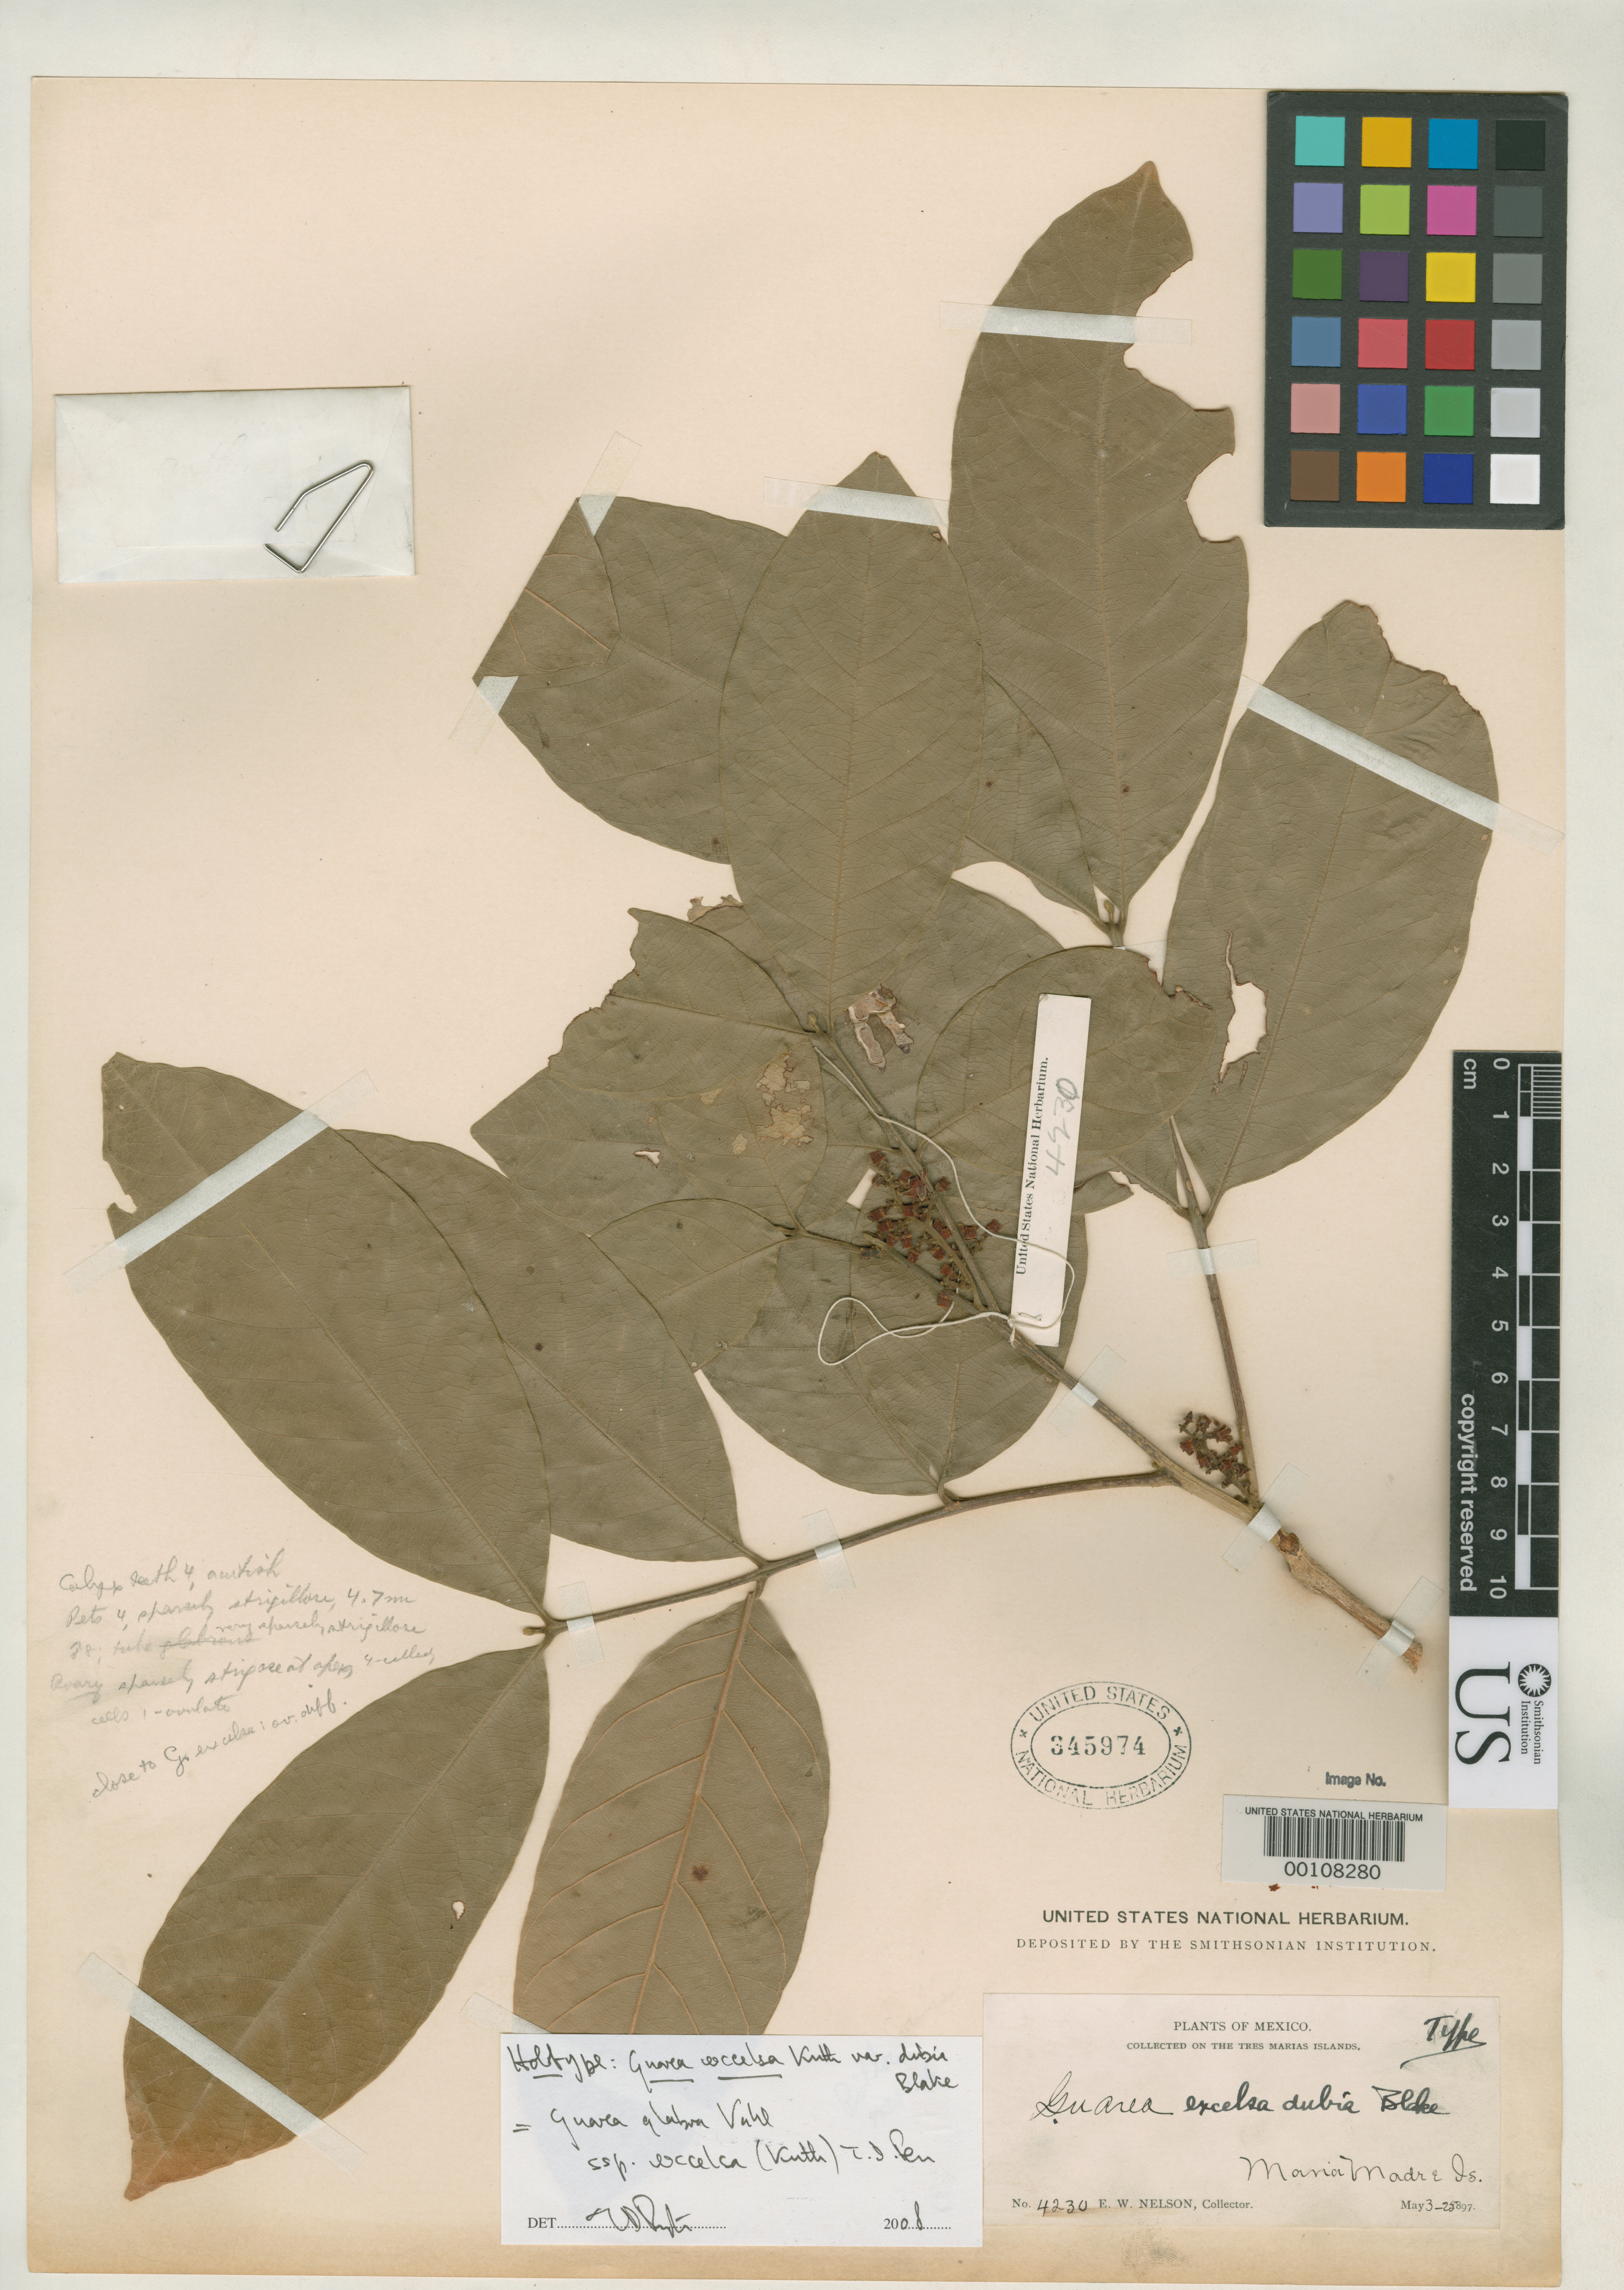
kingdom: Plantae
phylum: Tracheophyta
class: Magnoliopsida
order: Sapindales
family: Meliaceae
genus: Guarea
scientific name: Guarea excelsa subsp. dubia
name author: S.F. Blake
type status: Holotype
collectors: E. W. Nelson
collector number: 4230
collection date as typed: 03 May 1897 to 25 May 1897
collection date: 1897-05-03/1897-05-25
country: Mexico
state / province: Nayarit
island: Maria Madre Island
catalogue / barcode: US 345974